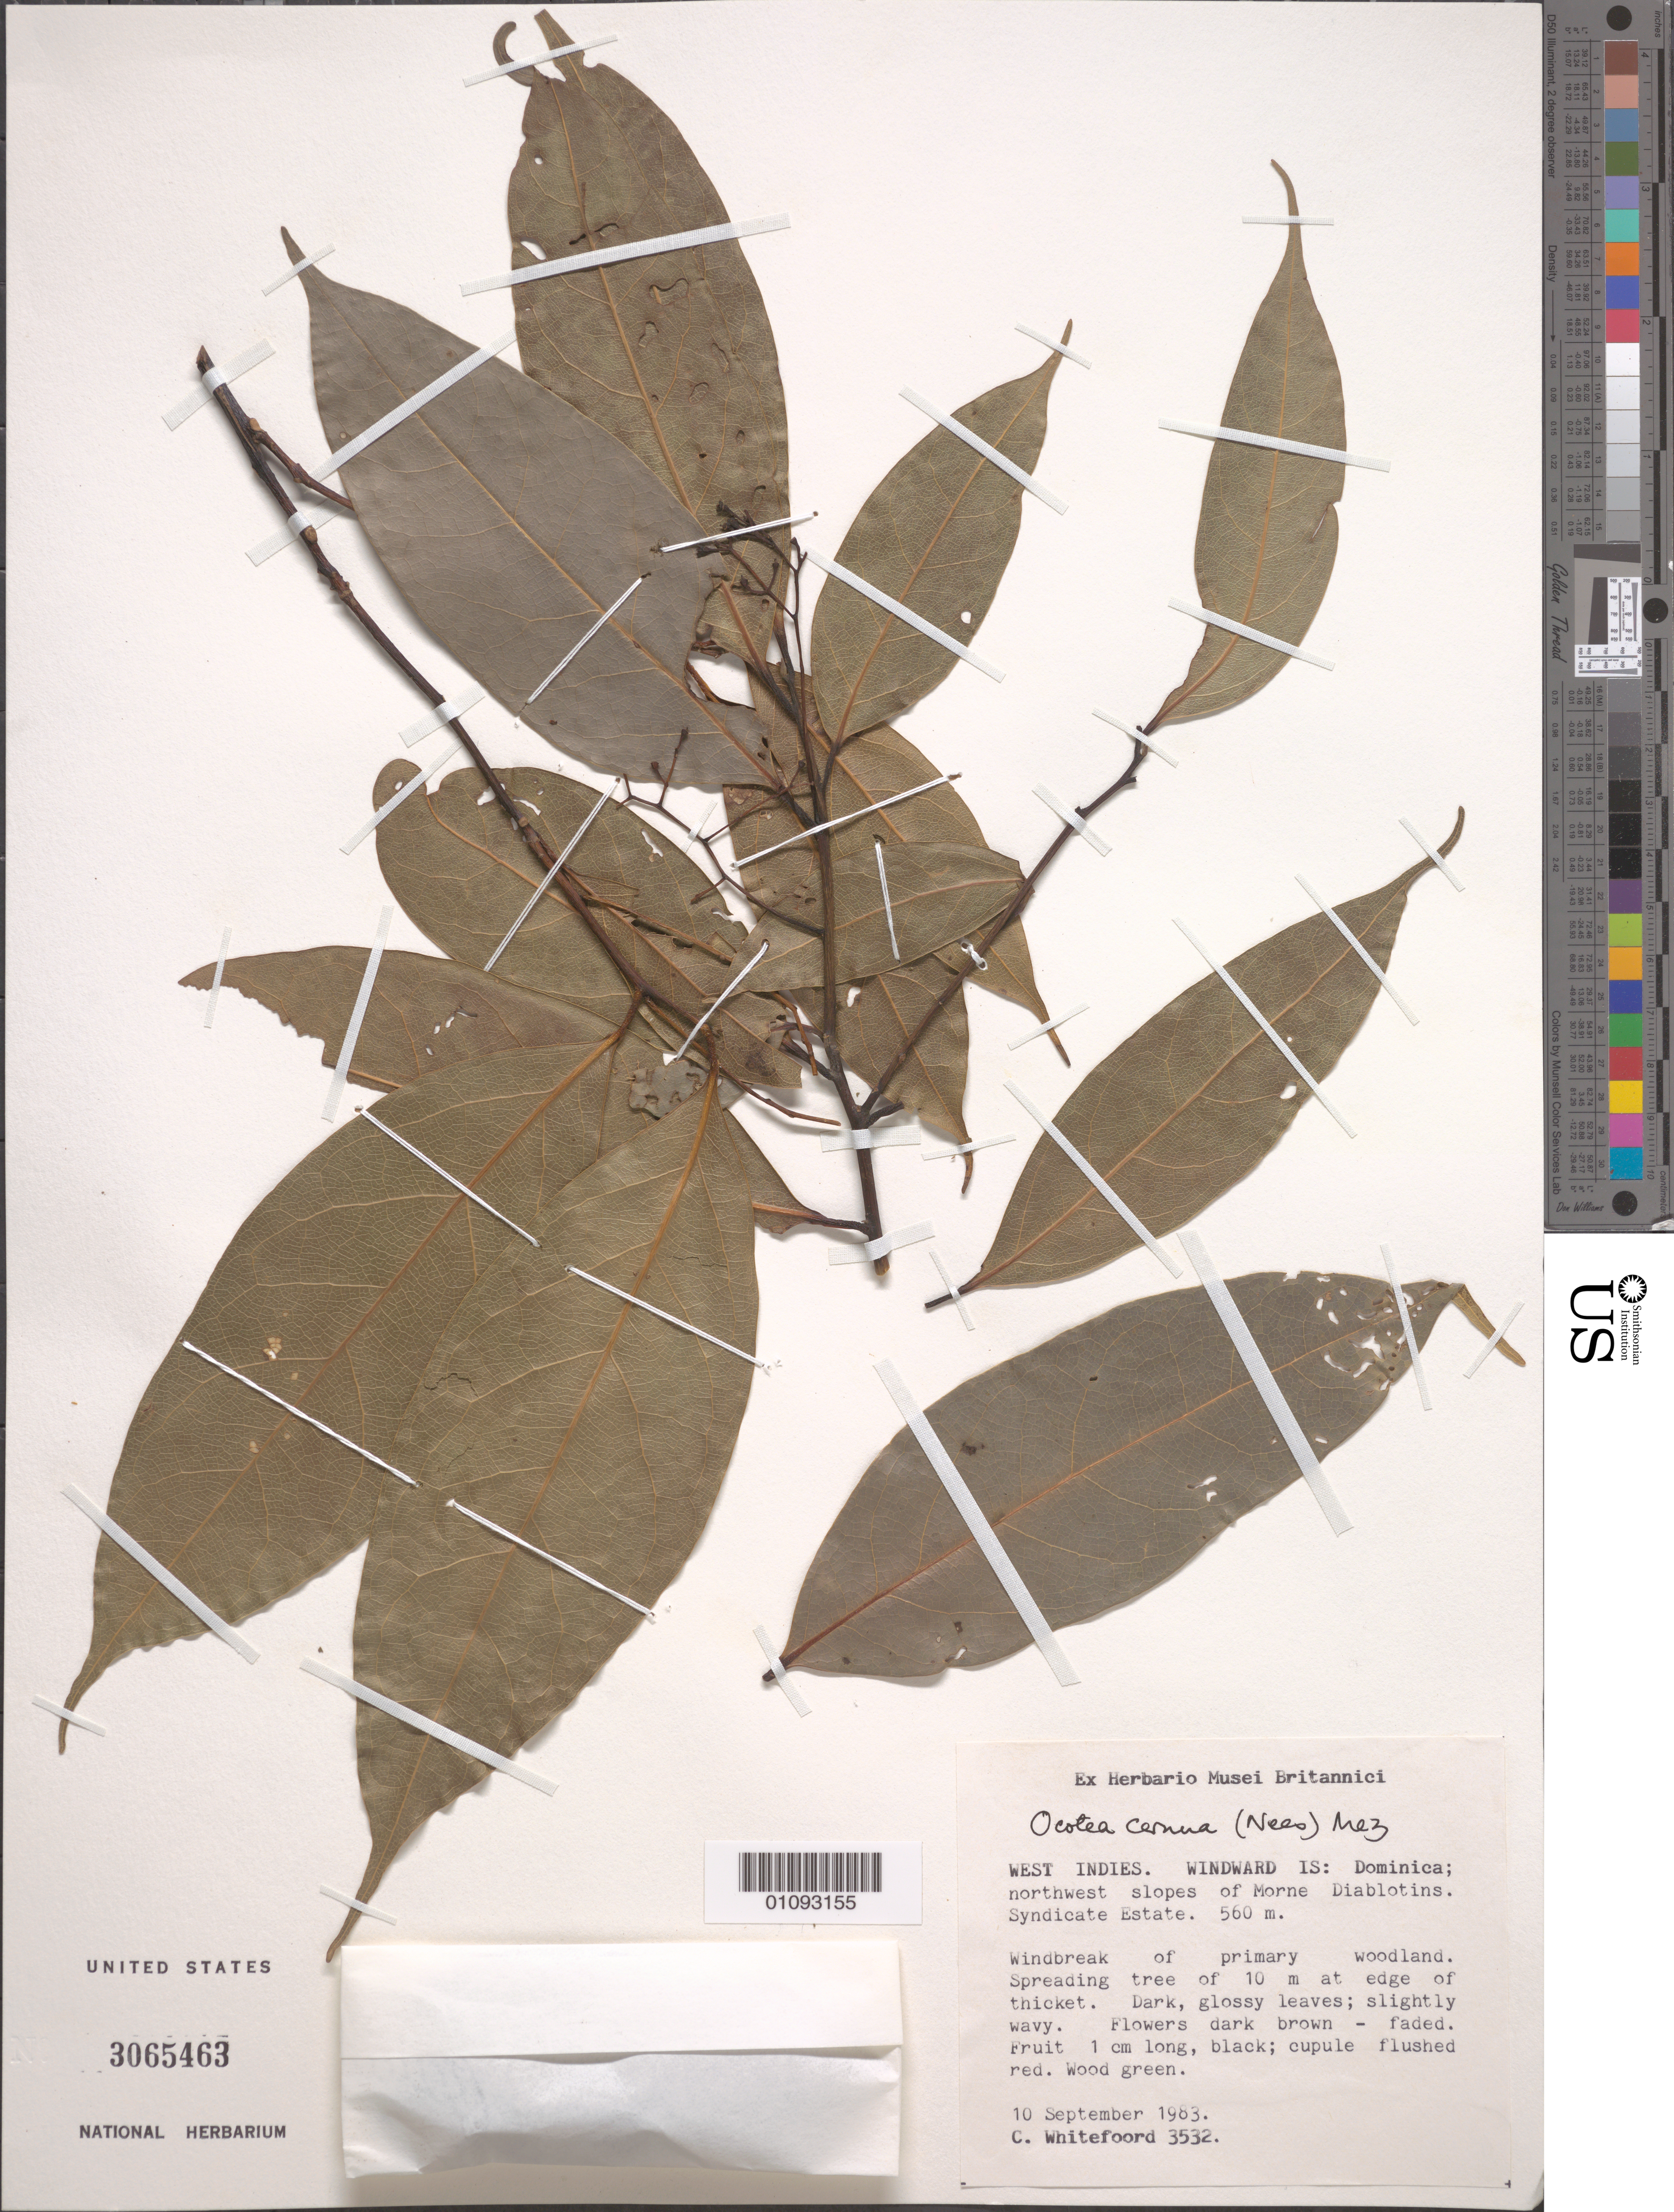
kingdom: Plantae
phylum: Tracheophyta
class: Magnoliopsida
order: Laurales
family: Lauraceae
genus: Ocotea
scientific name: Ocotea cernua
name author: (Nees) Mez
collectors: C. Whitefoord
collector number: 3532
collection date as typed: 10 Sep 1983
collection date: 1983-09-10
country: Dominica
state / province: St. John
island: Dominica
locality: NW slopes of Morne Diablotins, Syndicate Estate.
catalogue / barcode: US 3065463